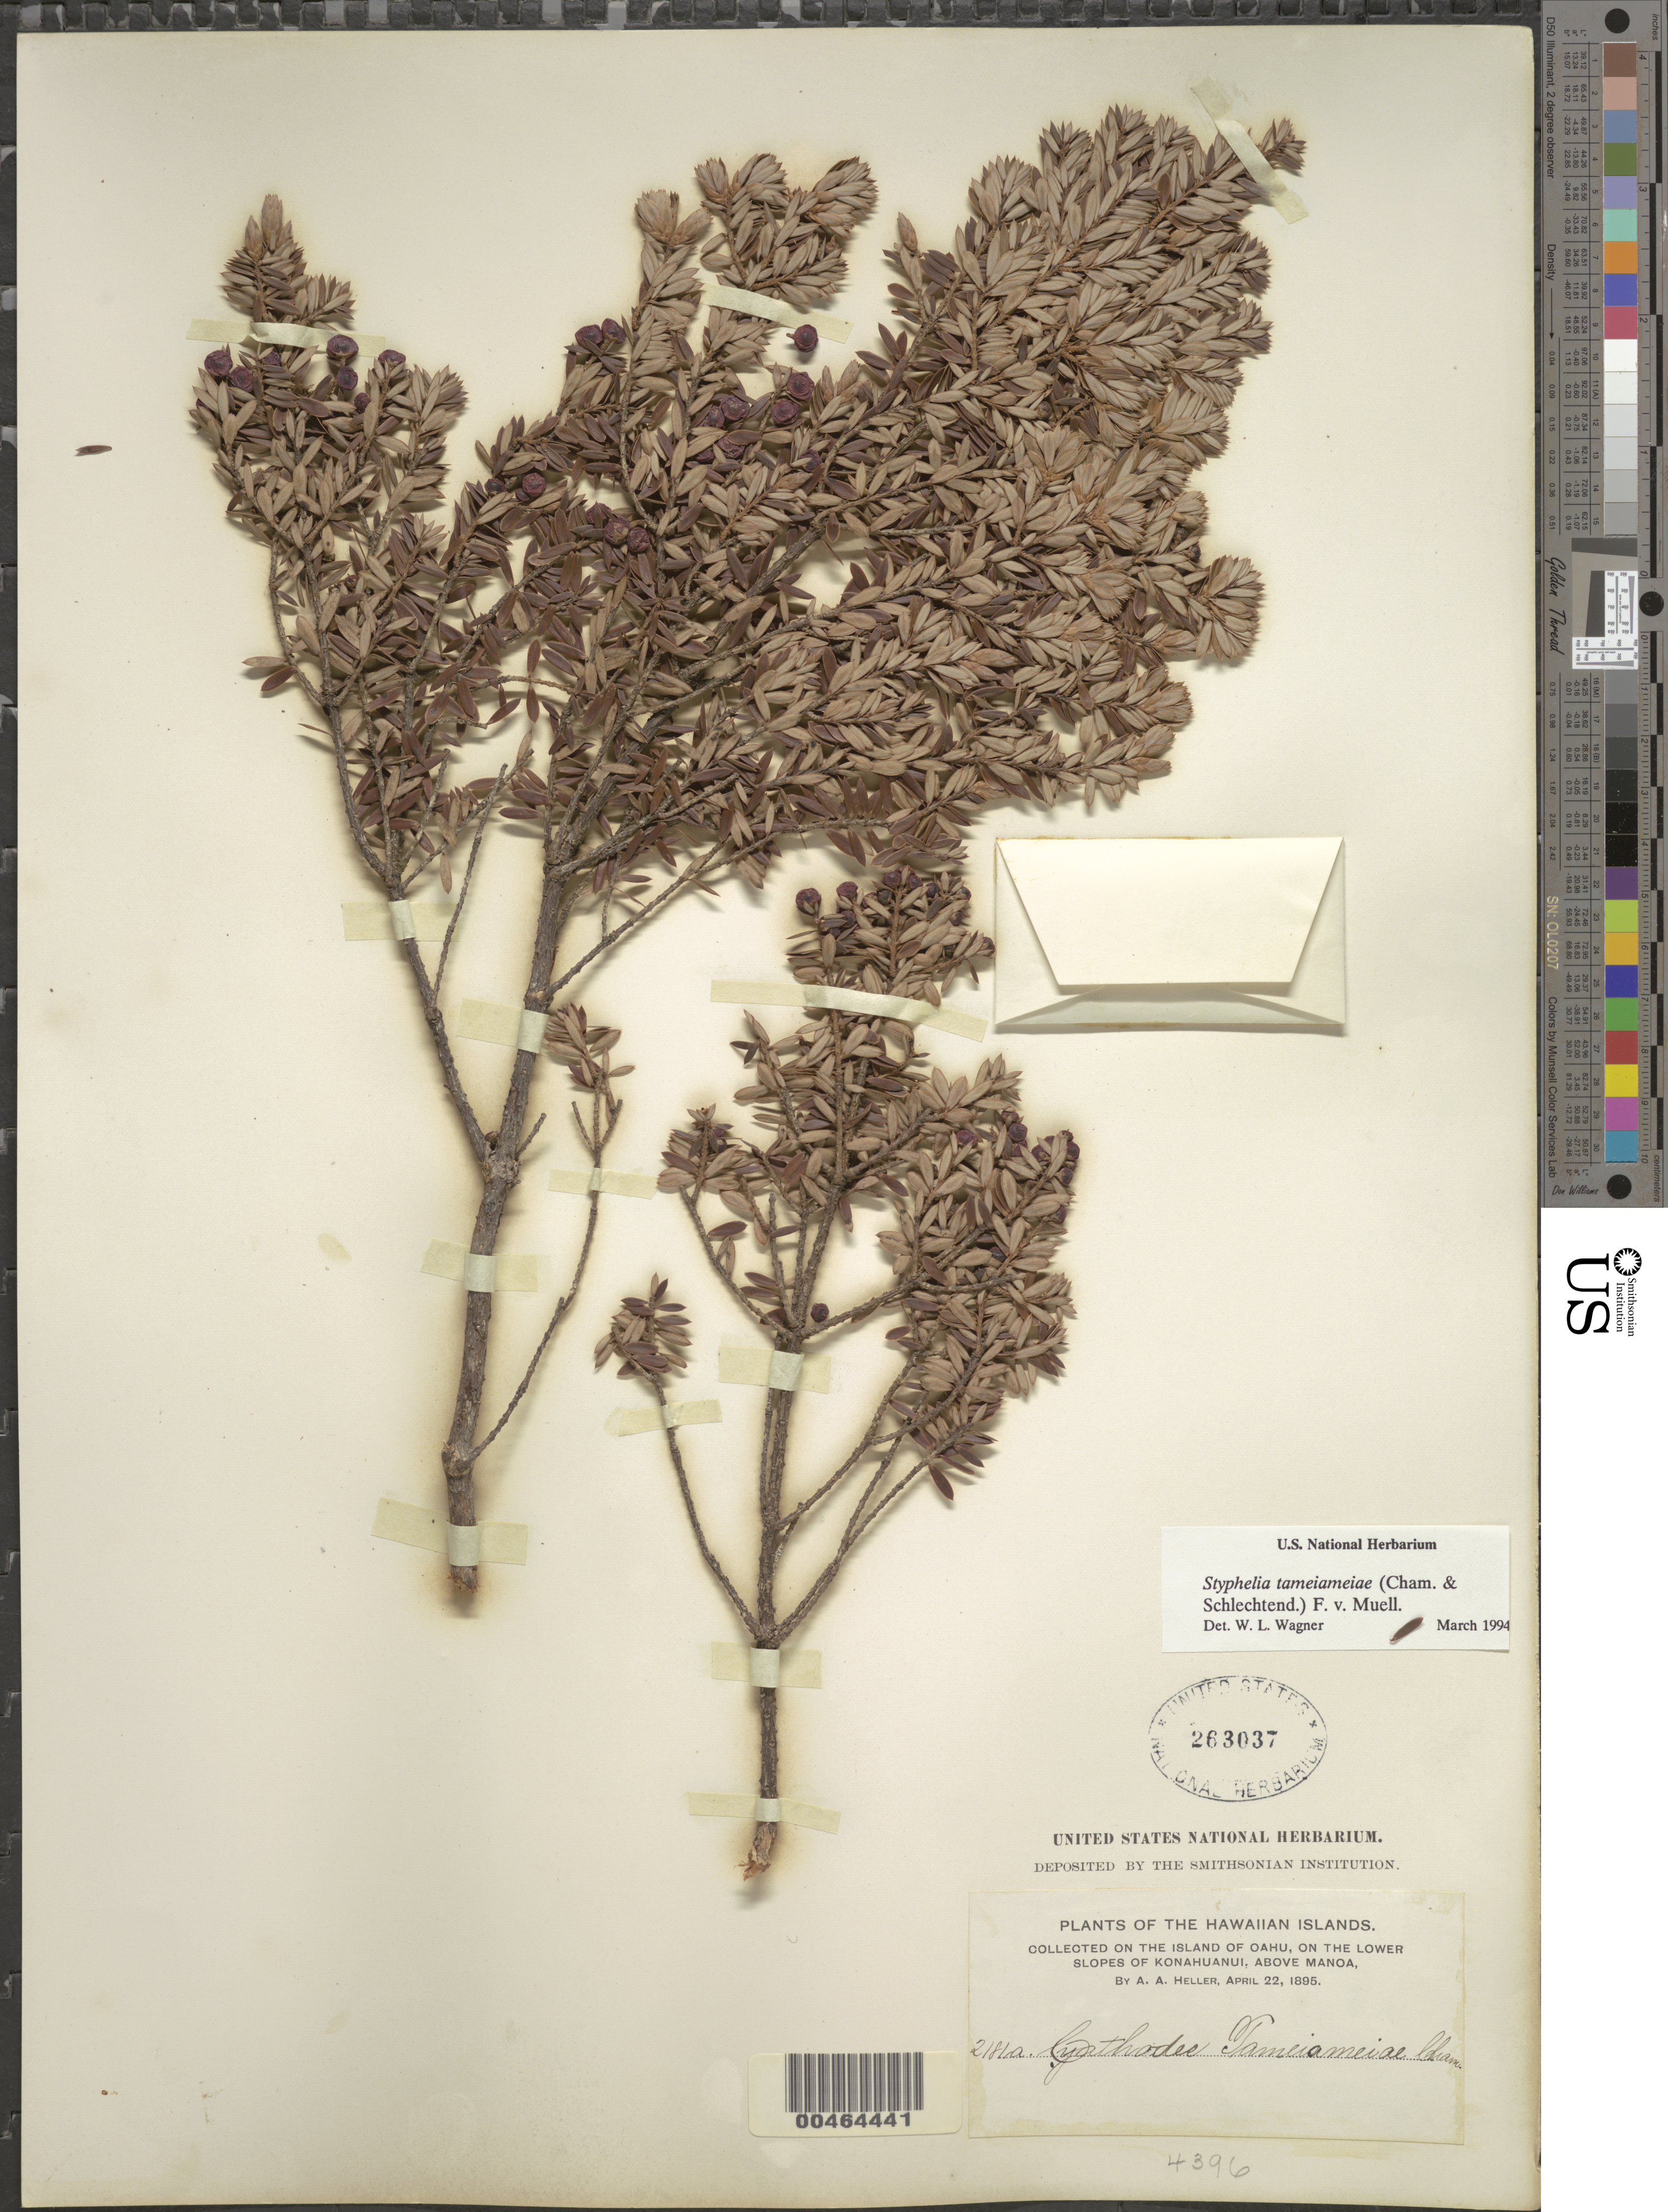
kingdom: Plantae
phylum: Tracheophyta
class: Magnoliopsida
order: Ericales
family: Ericaceae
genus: Leptecophylla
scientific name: Leptecophylla tameiameiae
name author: (Cham. & Schltdl.) C.M. Weiller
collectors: A. A. Heller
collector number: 2181a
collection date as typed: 22 Apr 1895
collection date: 1895-04-22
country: United States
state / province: Hawaii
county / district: Honolulu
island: Oahu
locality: On the lower slopes of Konahuanui, above Manoa.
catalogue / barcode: US 263037